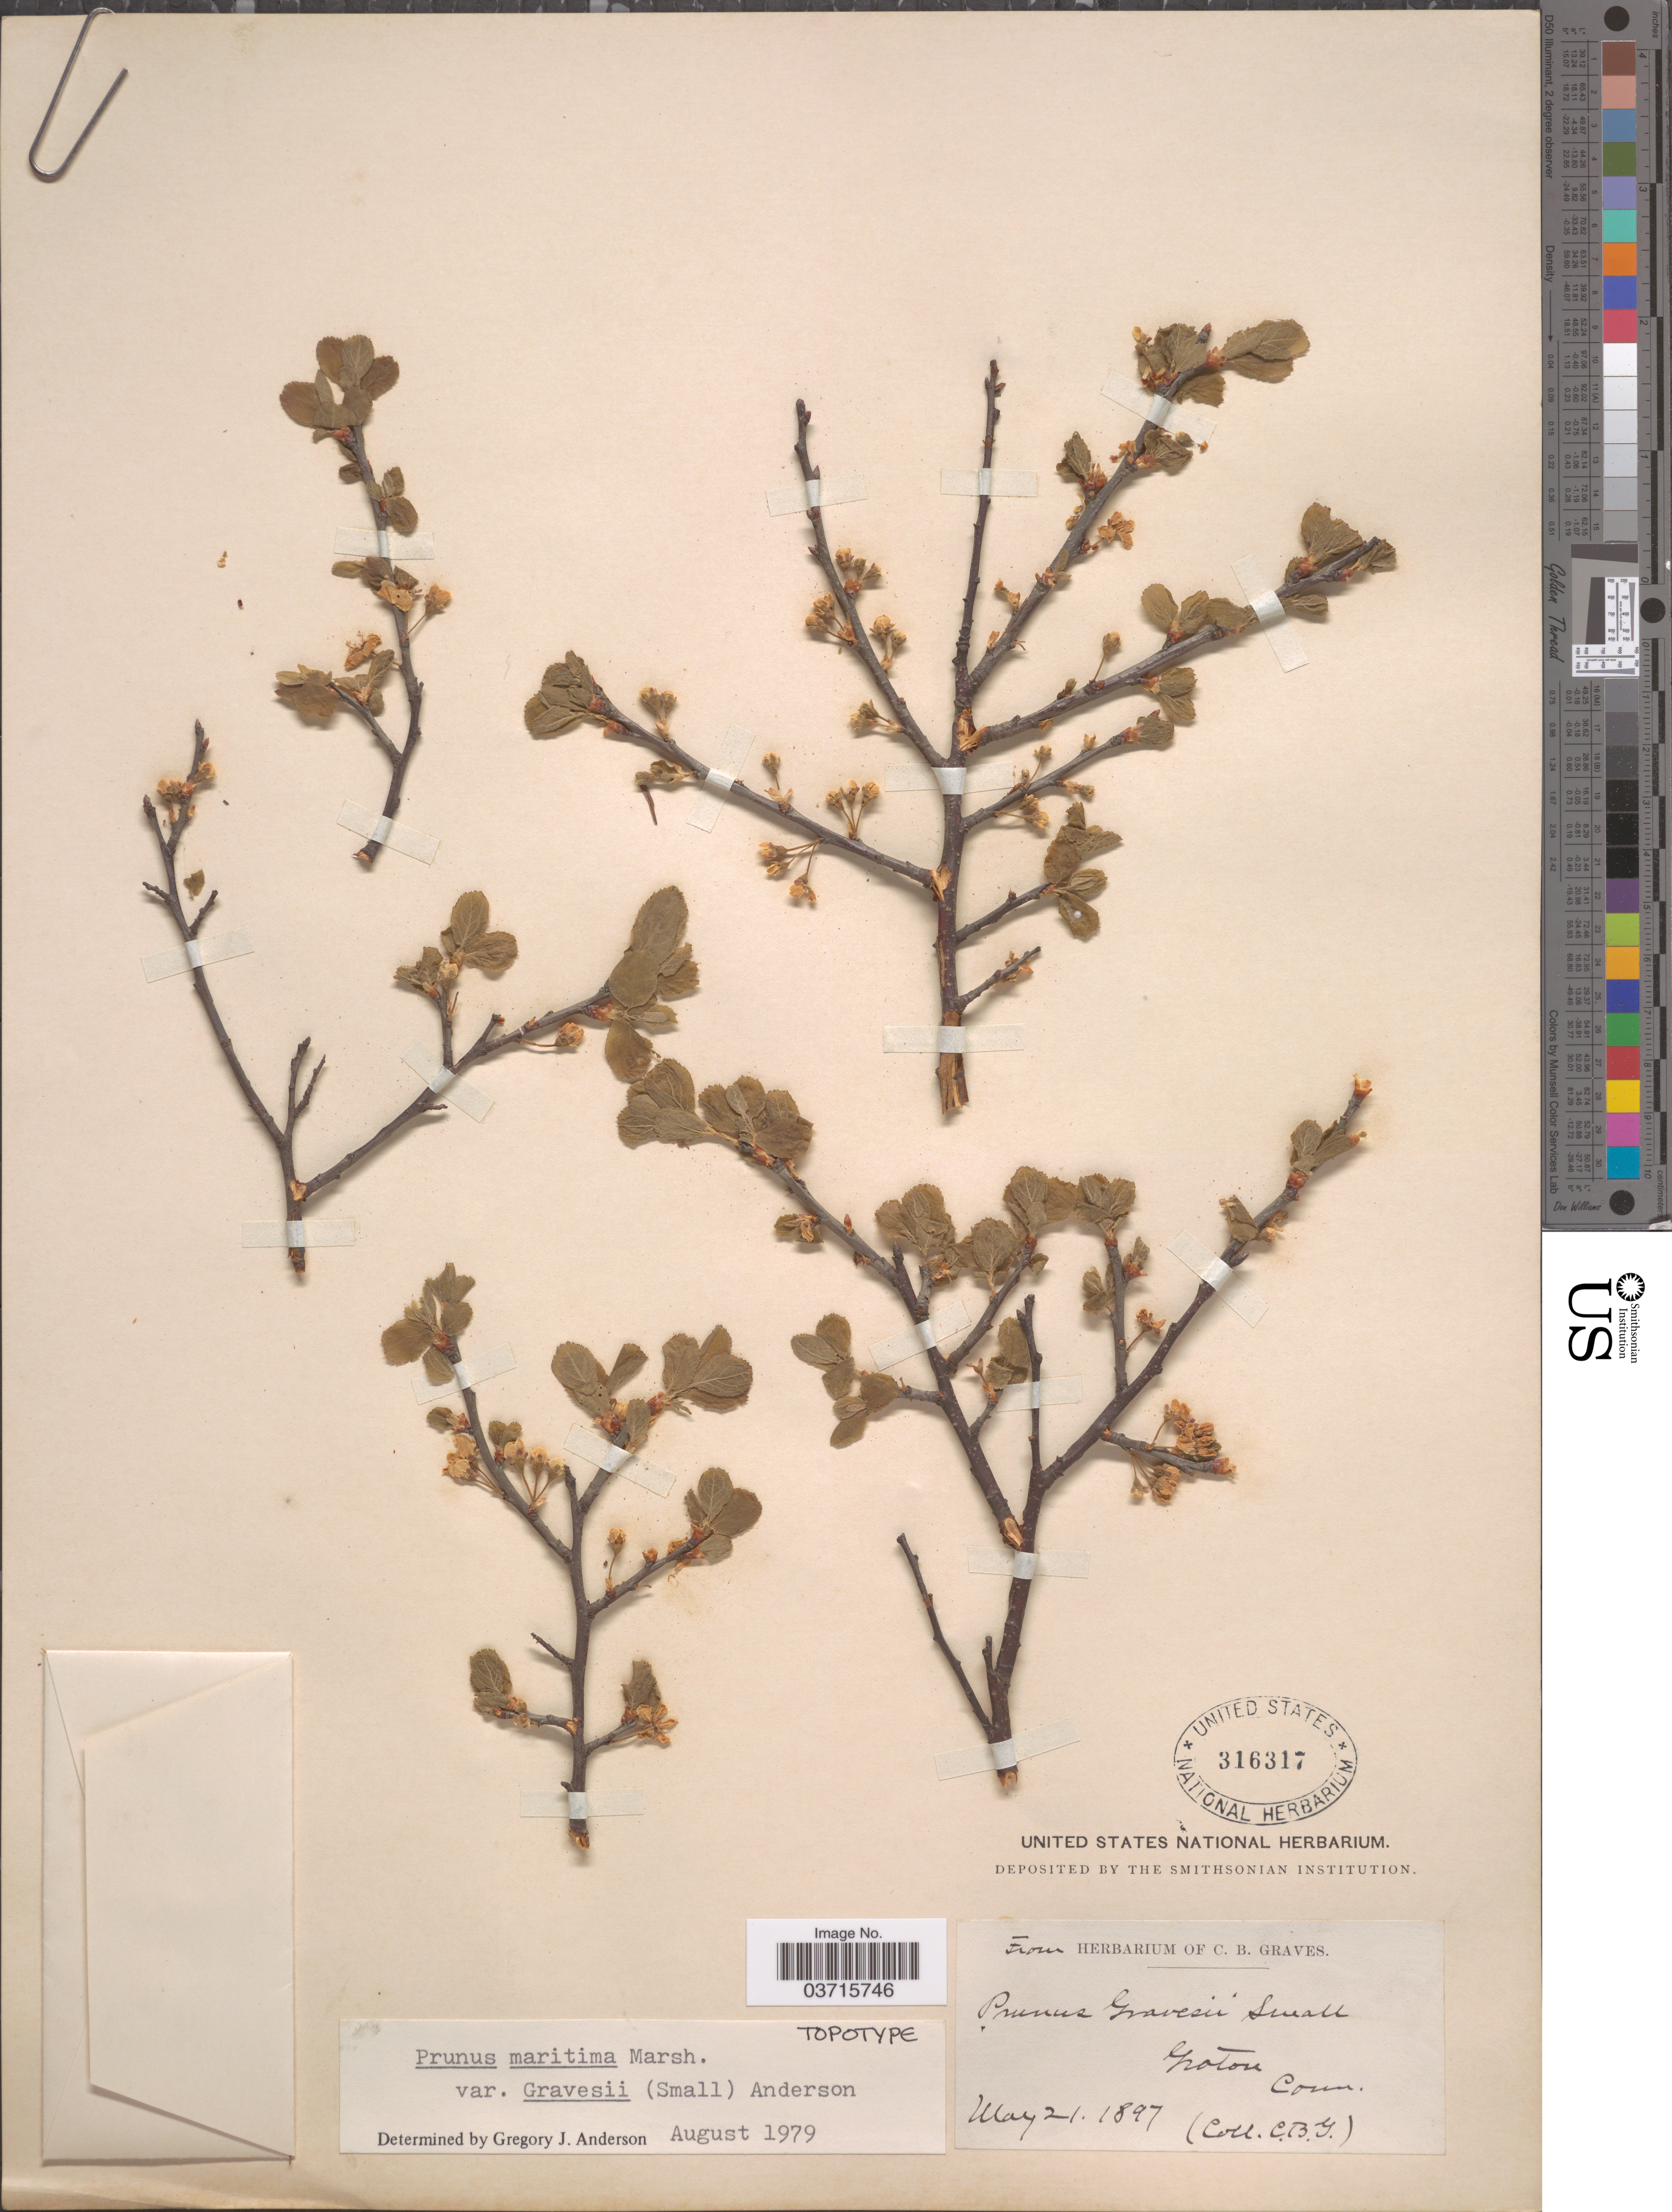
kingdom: Plantae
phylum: Tracheophyta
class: Magnoliopsida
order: Rosales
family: Rosaceae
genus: Prunus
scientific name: Prunus gravesii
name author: Small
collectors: C. Graves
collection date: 1897-05-21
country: United States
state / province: Connecticut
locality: Groton.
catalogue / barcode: US 316317